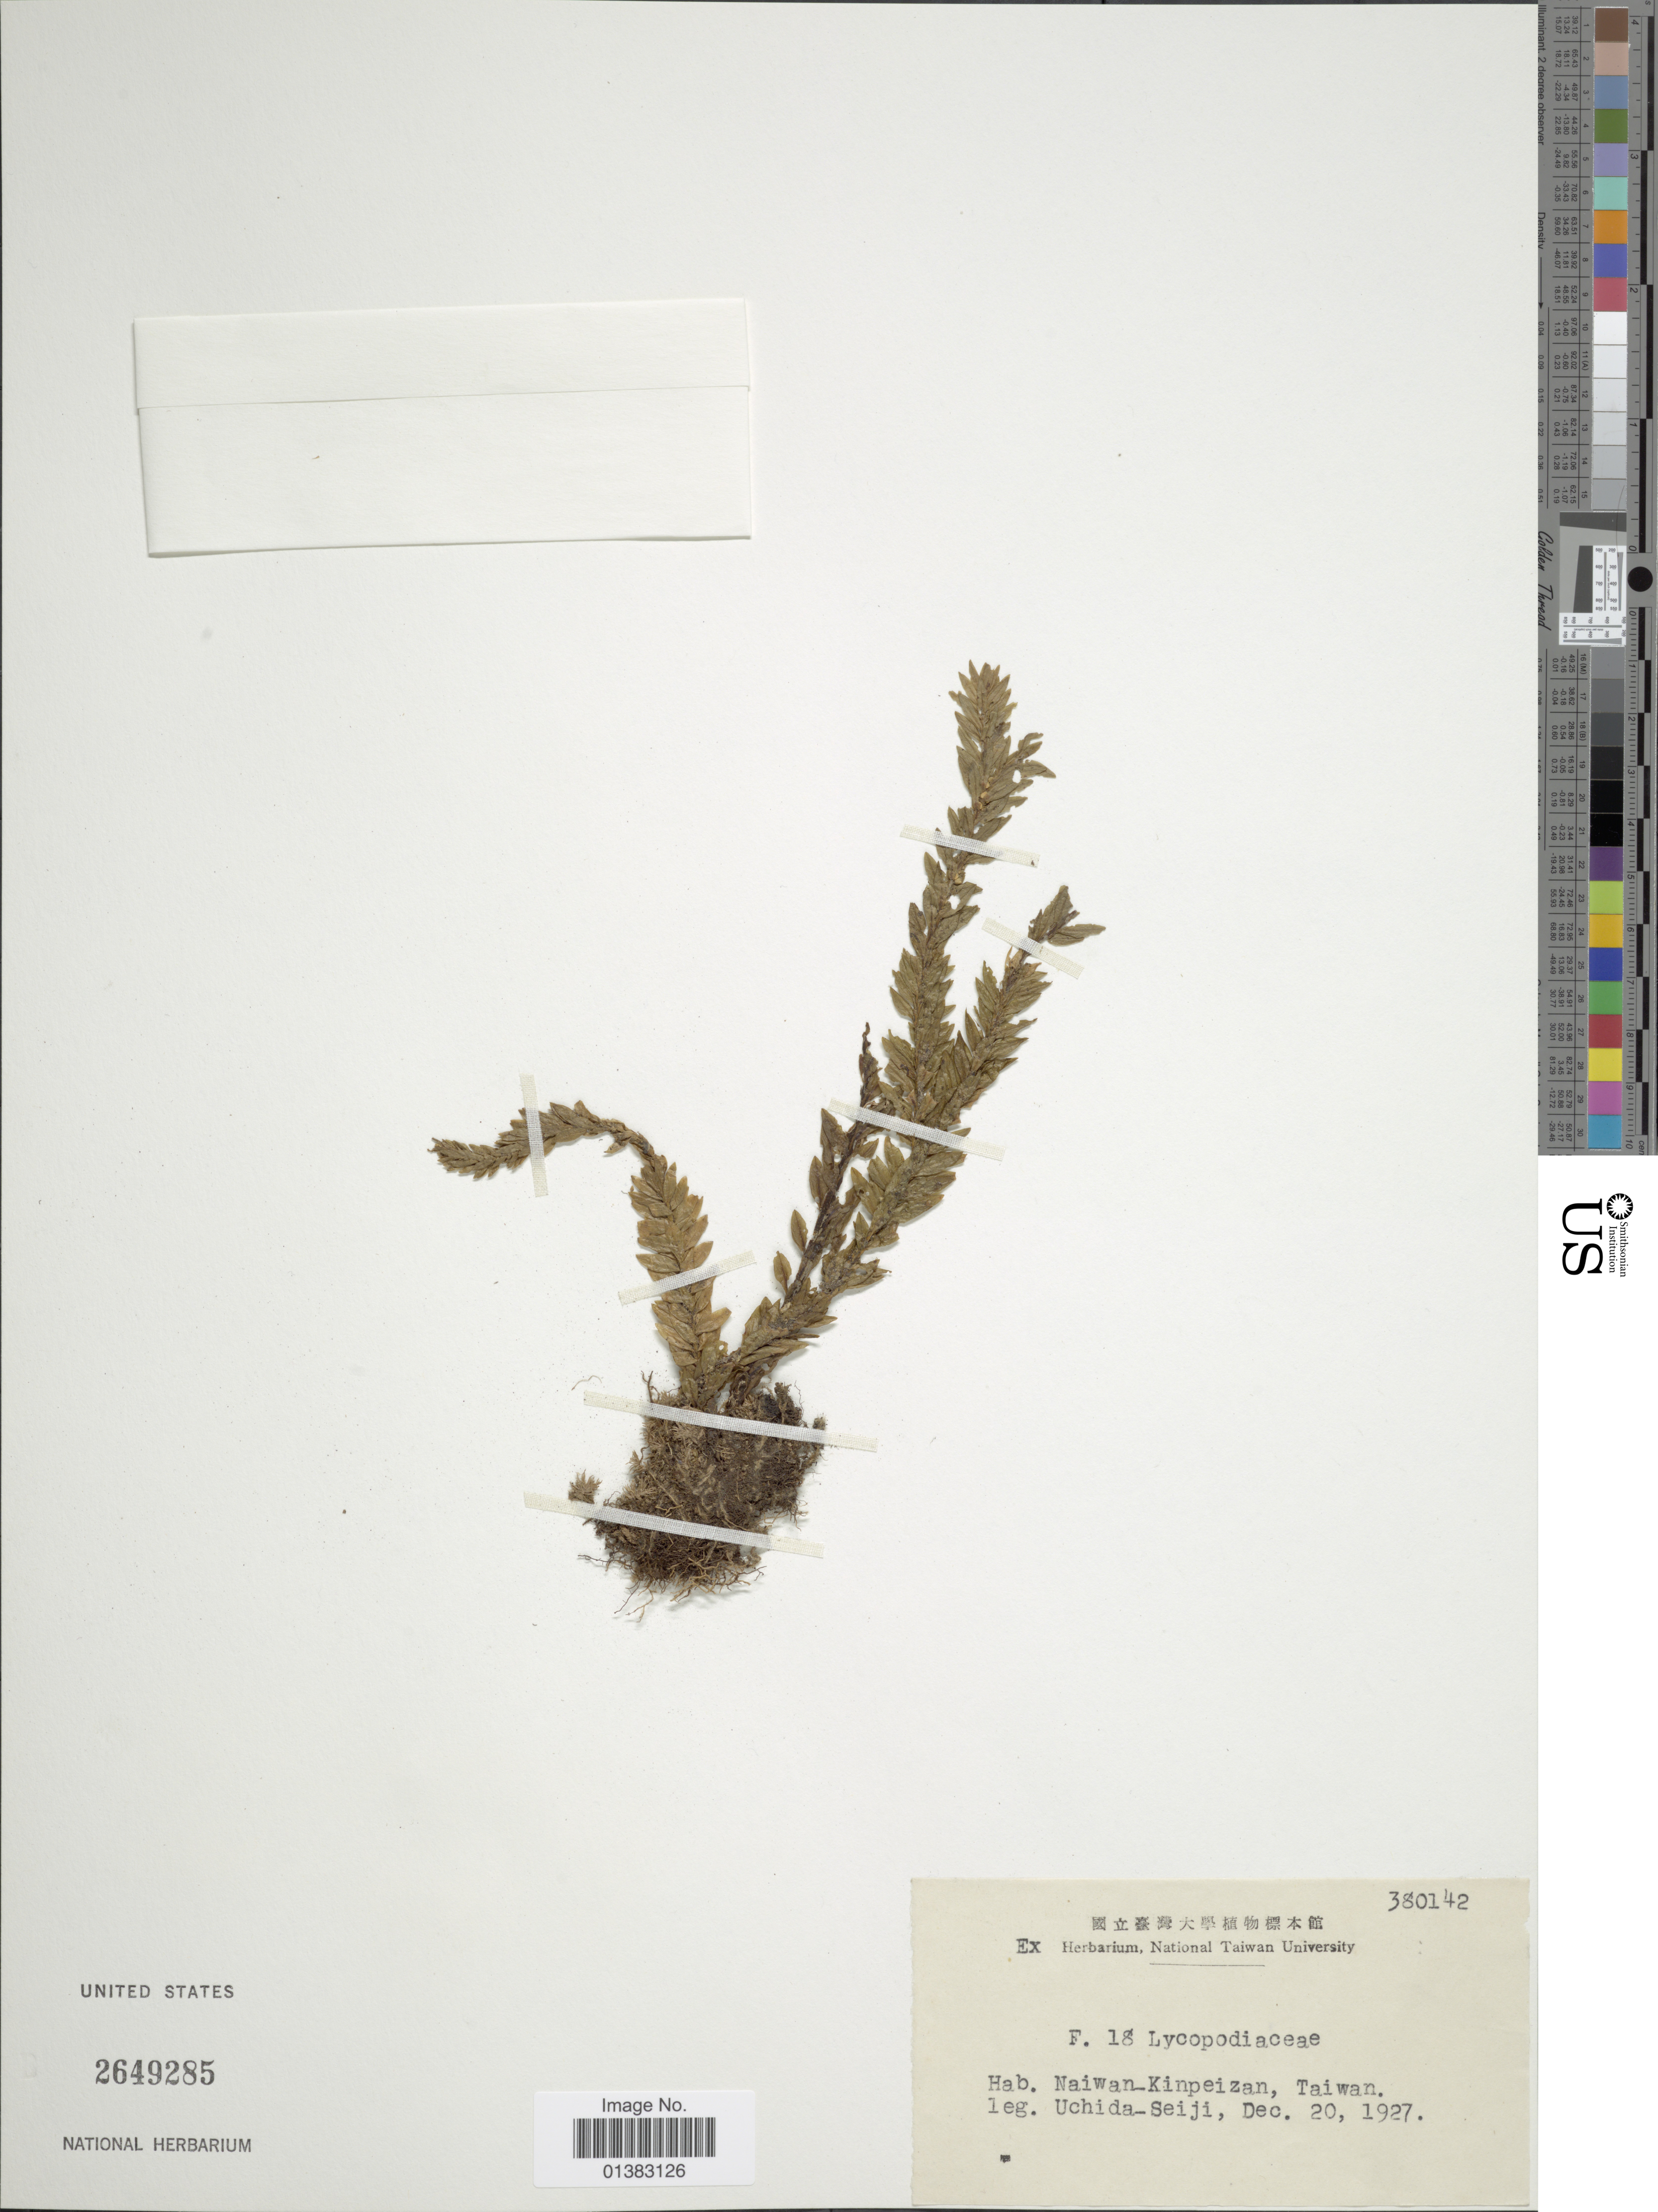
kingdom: Plantae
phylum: Tracheophyta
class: Lycopodiopsida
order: Lycopodiales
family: Lycopodiaceae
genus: Phlegmariurus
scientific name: Phlegmariurus fordii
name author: (Baker) Ching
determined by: Field, A. R.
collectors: Uchida-Seiji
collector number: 380142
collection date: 1927-12-20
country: Taiwan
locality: Naiwan-Kinpeizan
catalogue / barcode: US 2649285